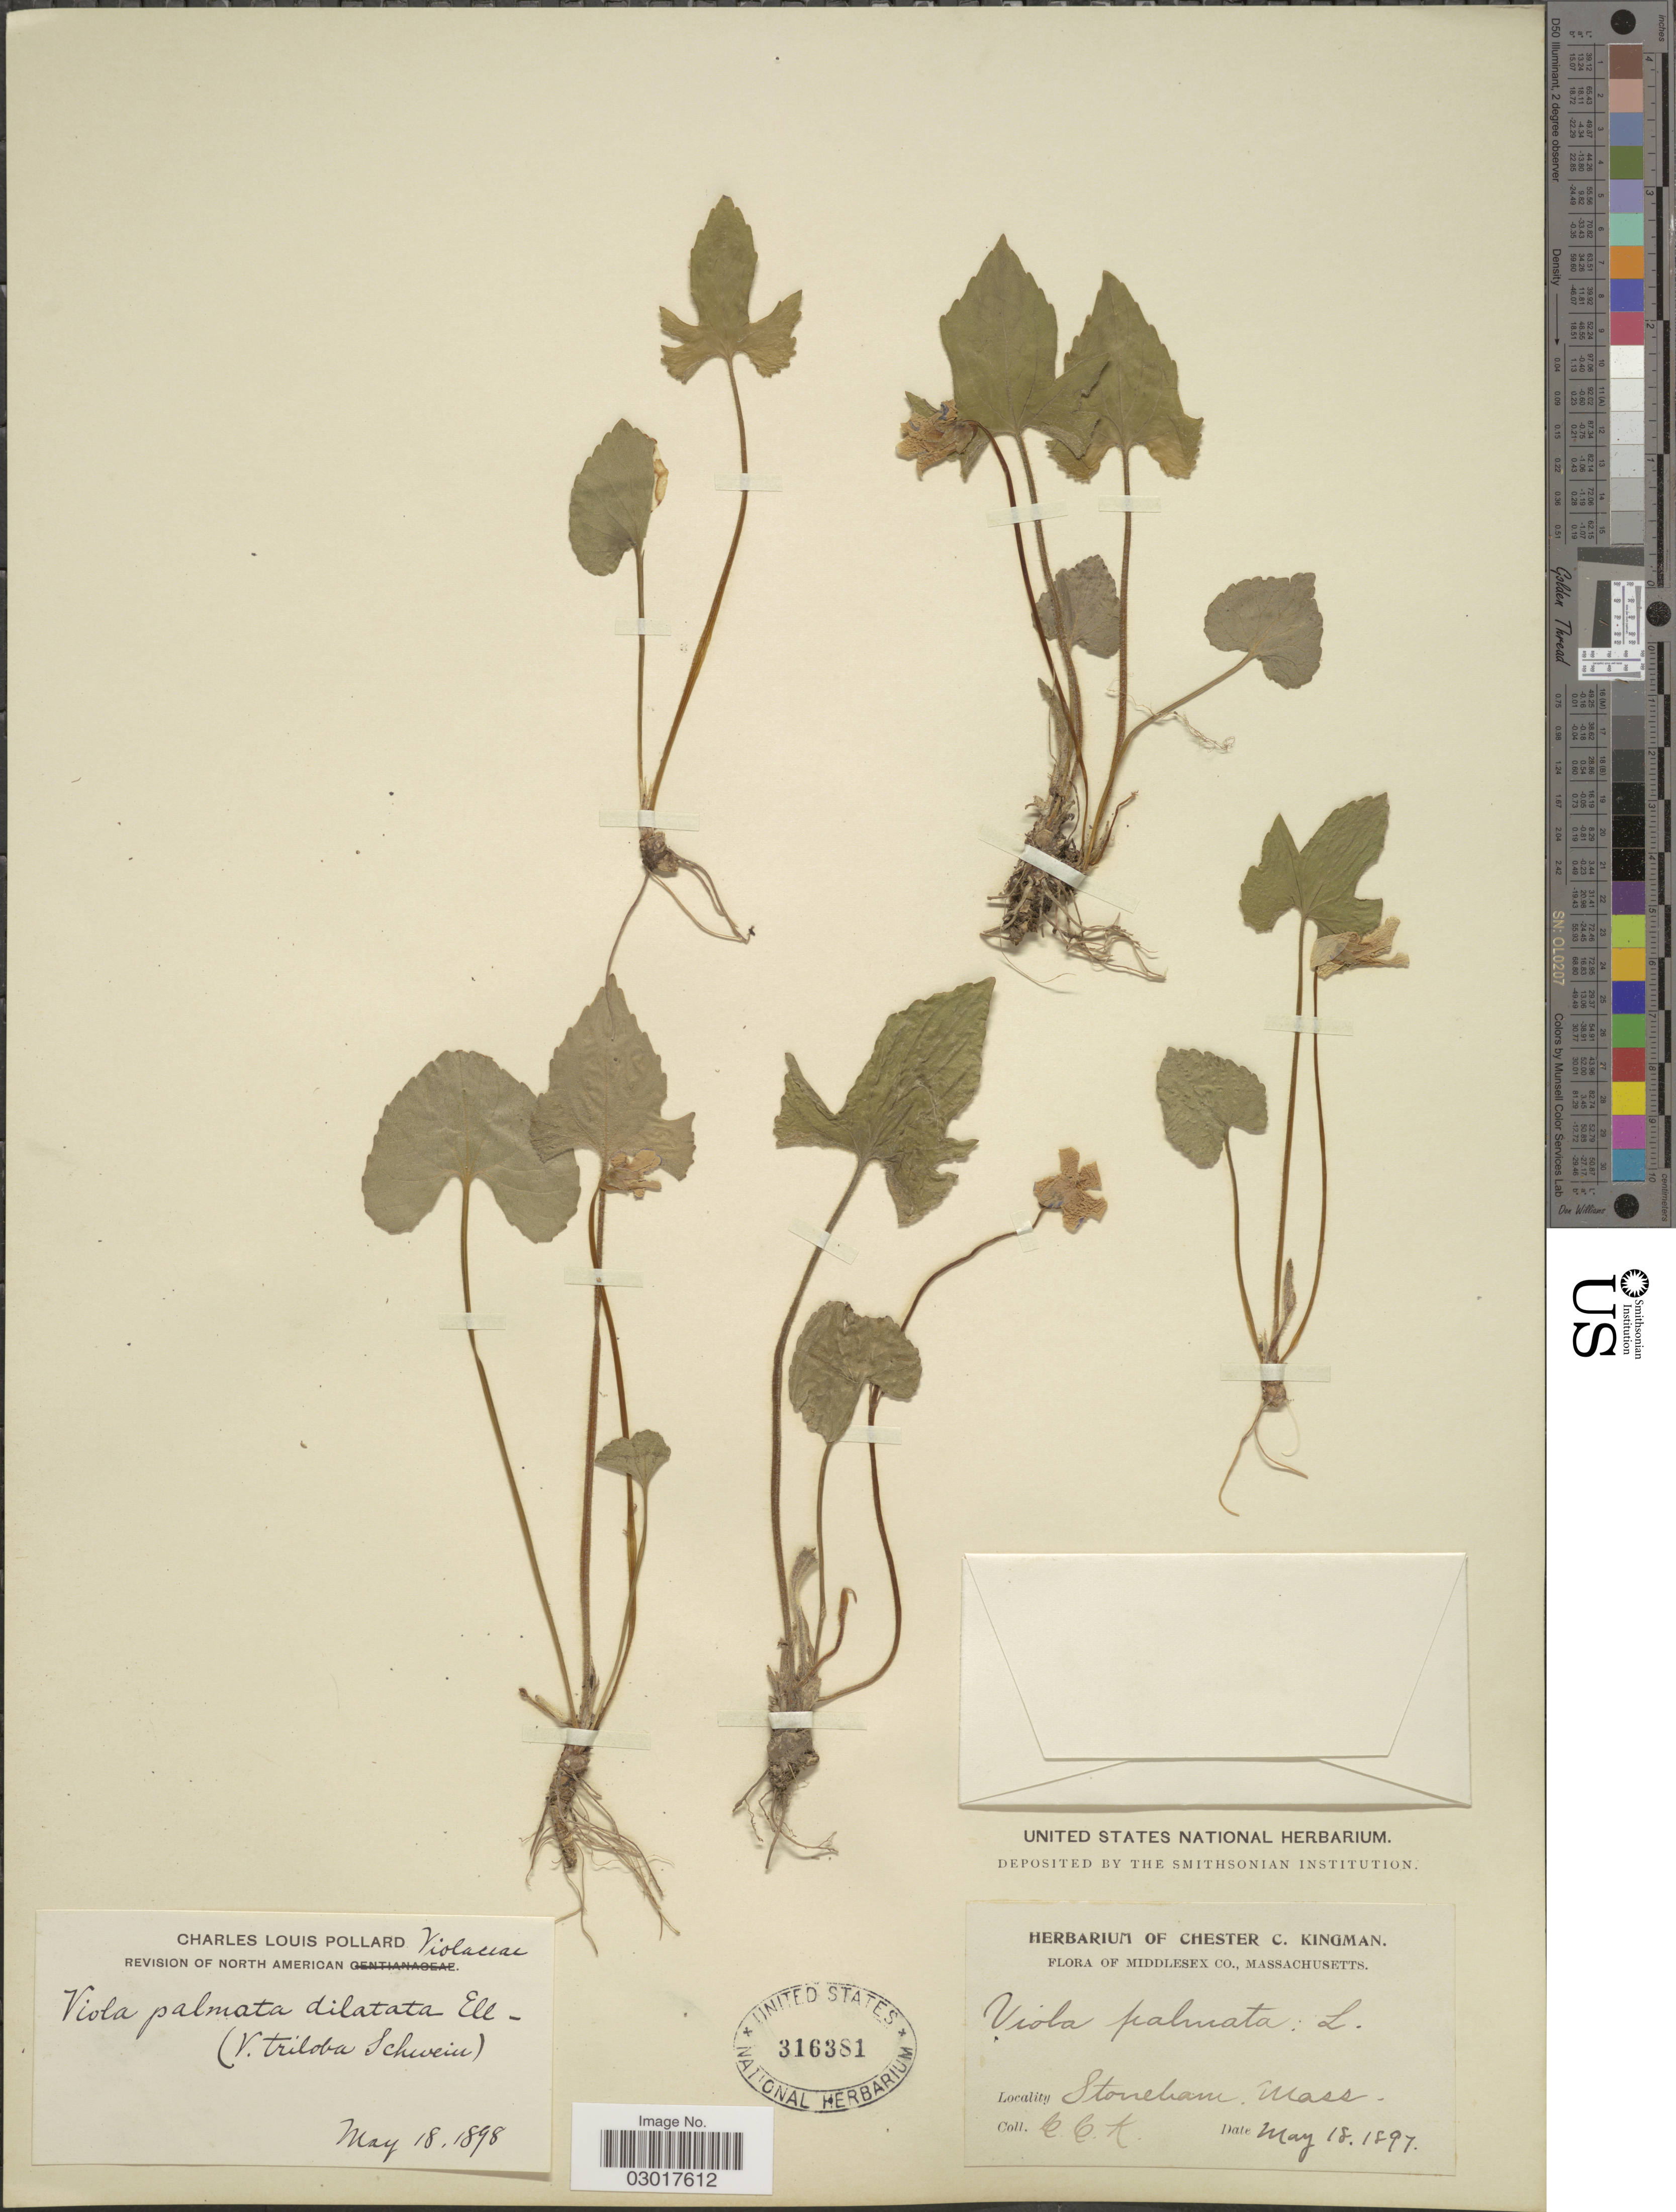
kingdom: Plantae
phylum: Tracheophyta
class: Magnoliopsida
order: Malpighiales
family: Violaceae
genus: Viola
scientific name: Viola triloba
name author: Schwein.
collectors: C. Kingman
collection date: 1897-05-18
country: United States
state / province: Massachusetts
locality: Stoneham.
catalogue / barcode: US 316381